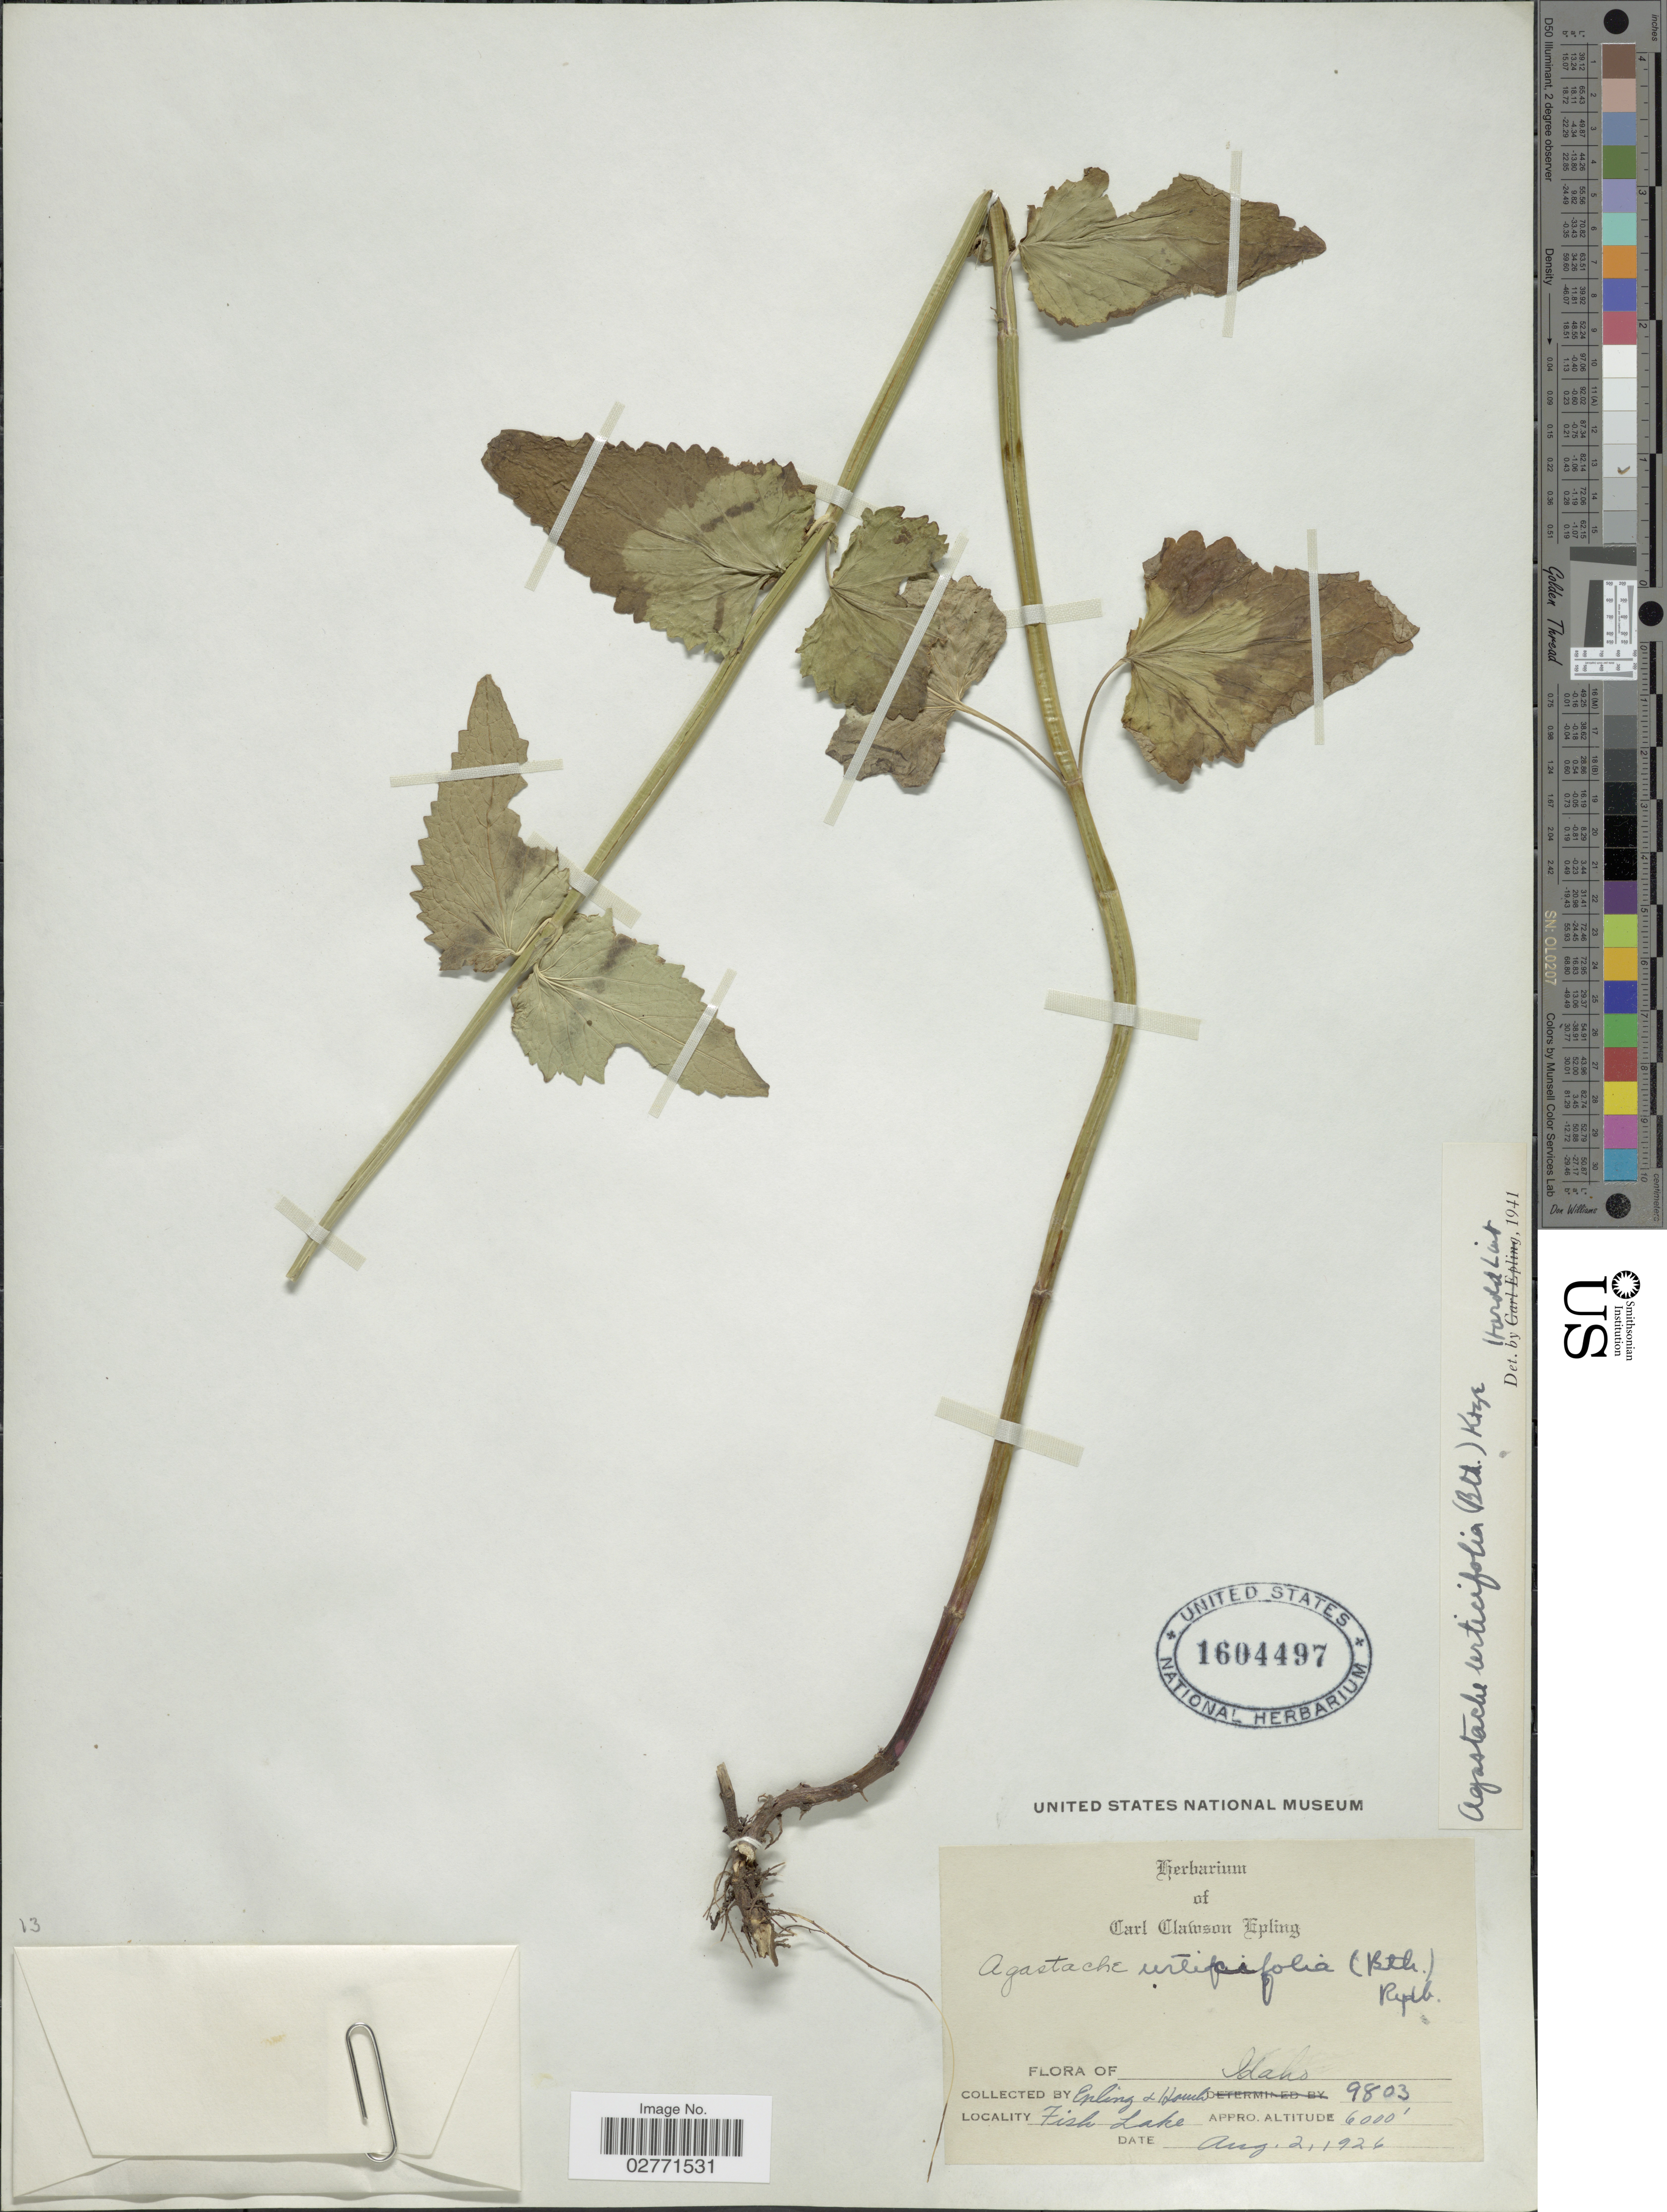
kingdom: Plantae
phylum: Tracheophyta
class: Magnoliopsida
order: Lamiales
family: Lamiaceae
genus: Agastache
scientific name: Agastache urticifolia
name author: (Benth.) Kuntze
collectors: -- Epling & -. Hauch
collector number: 9803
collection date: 1926-08-02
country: United States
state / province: Idaho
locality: Fish Lake.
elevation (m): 1829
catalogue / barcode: US 1604497